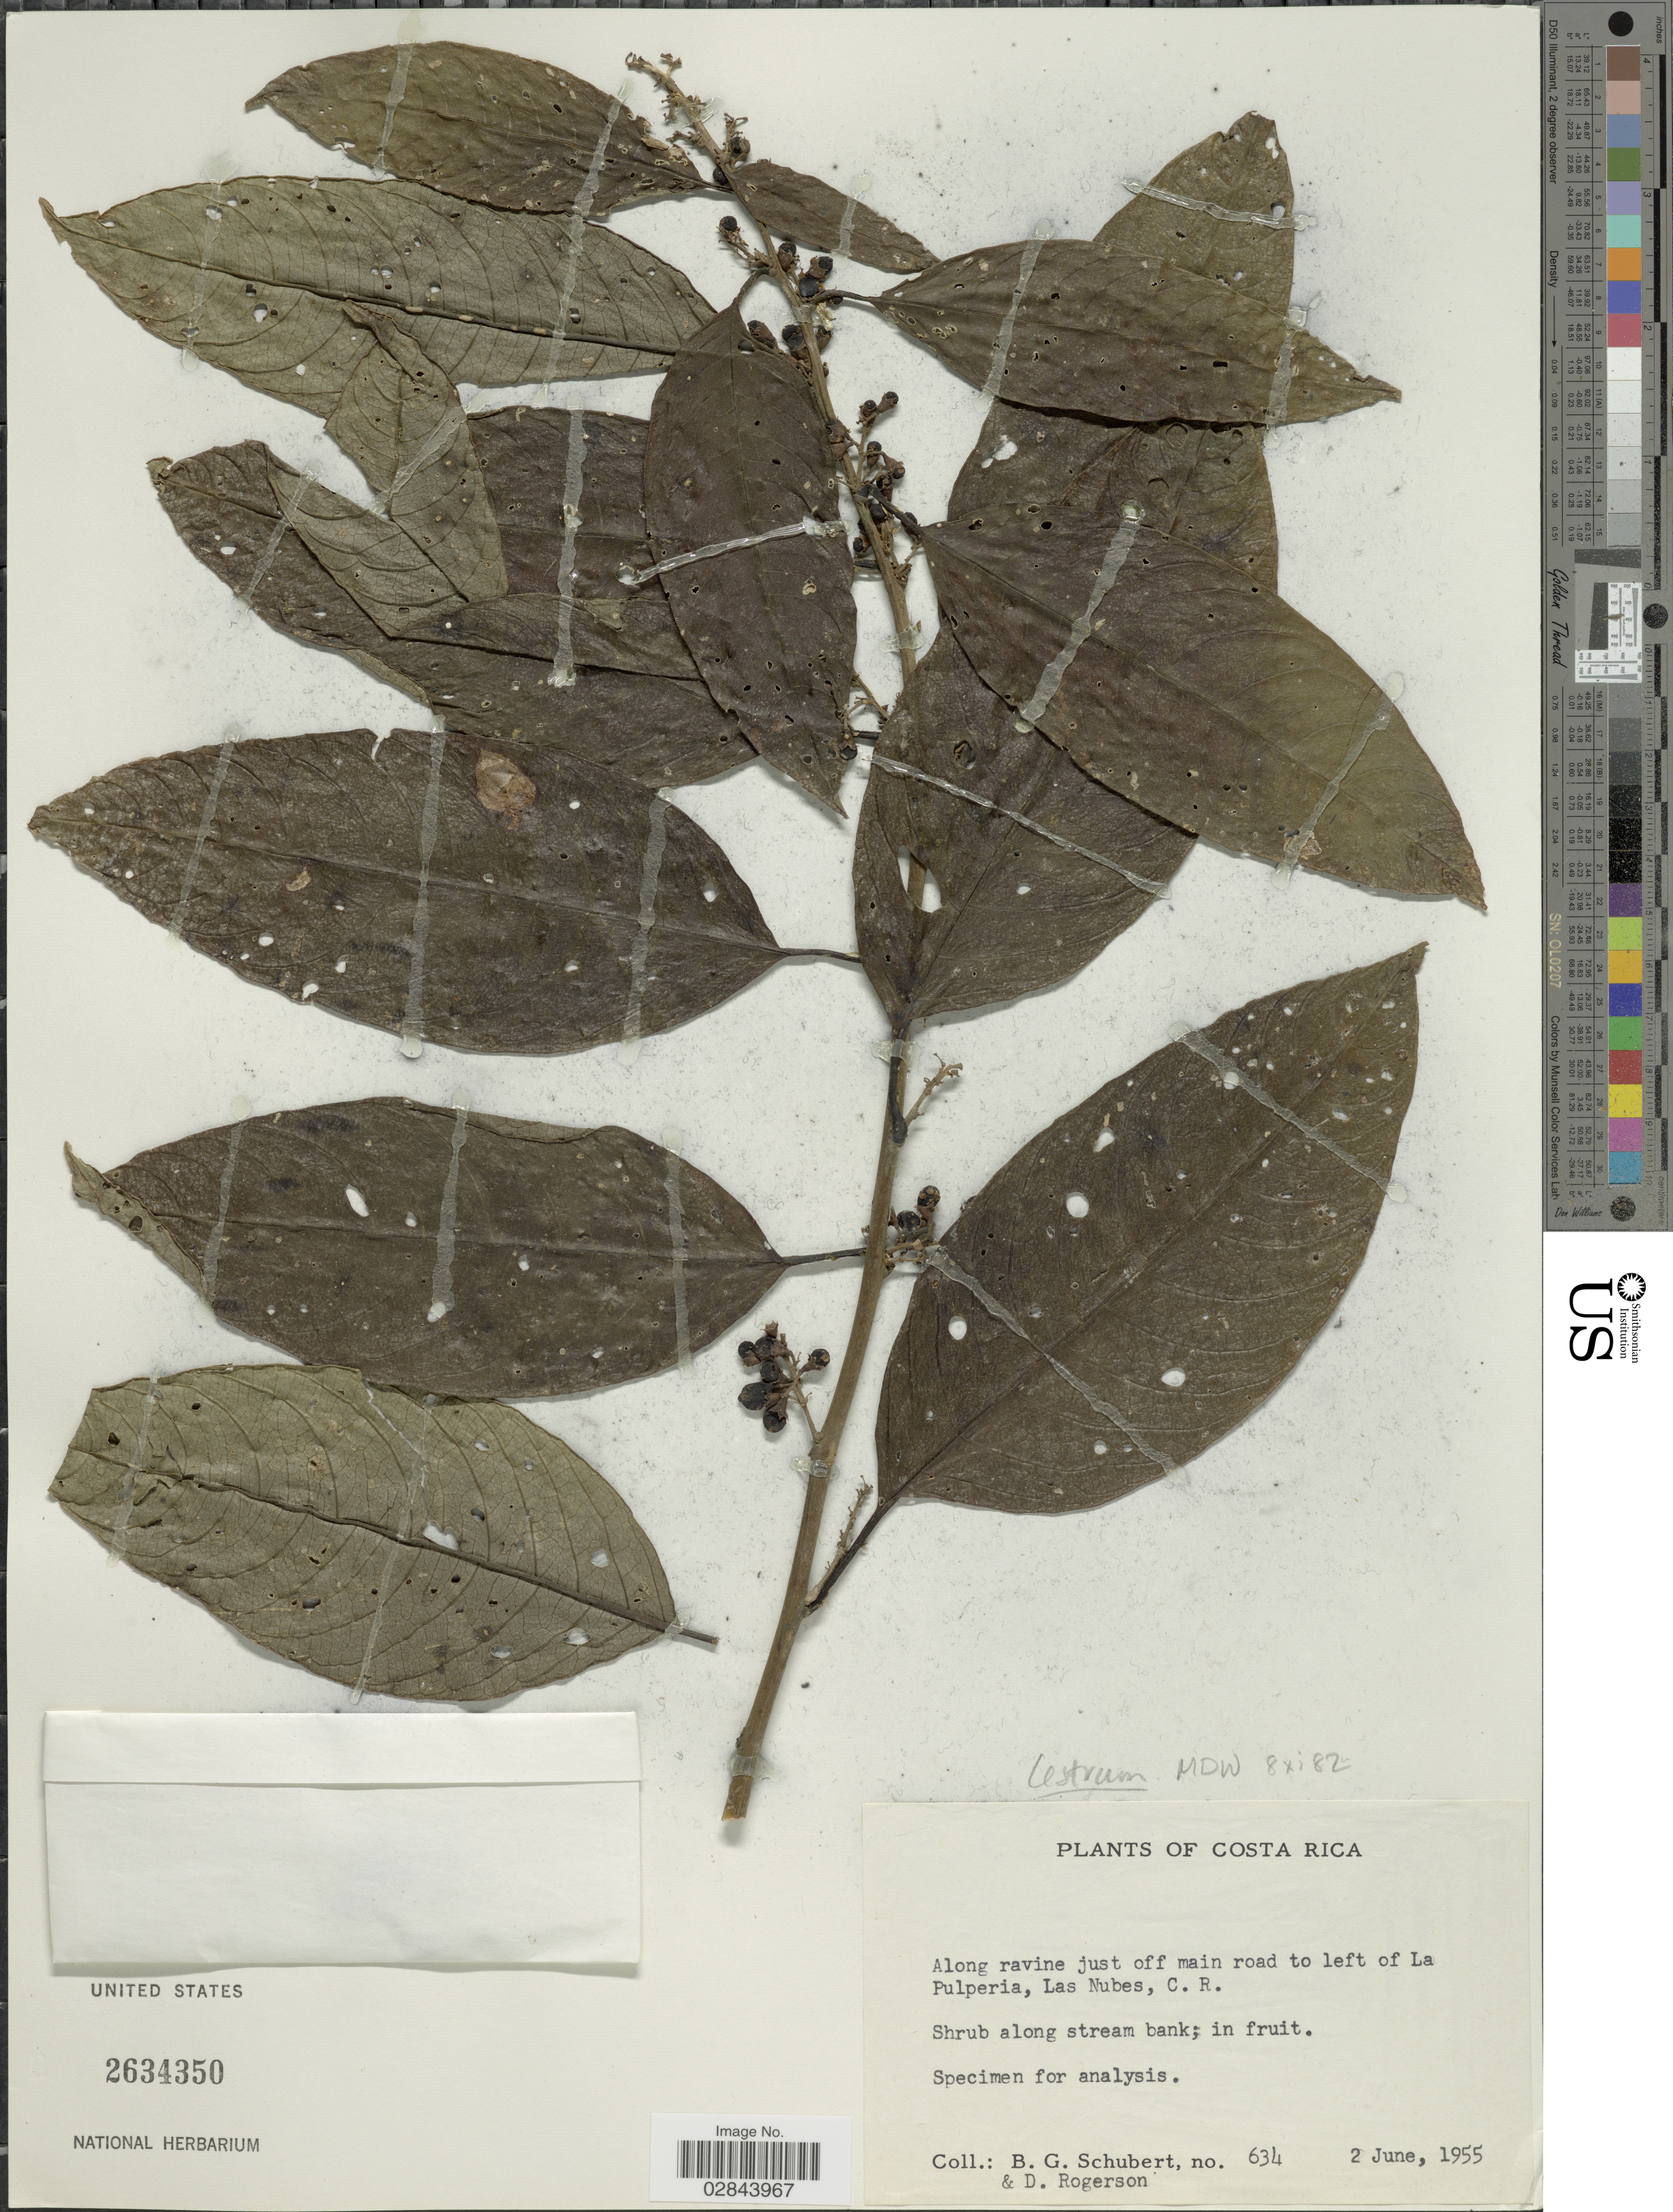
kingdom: Plantae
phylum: Tracheophyta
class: Magnoliopsida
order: Solanales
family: Solanaceae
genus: Cestrum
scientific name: Cestrum rugulosum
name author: Francey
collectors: B. Schubert & D. Rogerson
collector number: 634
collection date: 1955-06-02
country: Costa Rica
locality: Along ravine just off main road to left of La Pulperia, Las Nubes.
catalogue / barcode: US 2634350